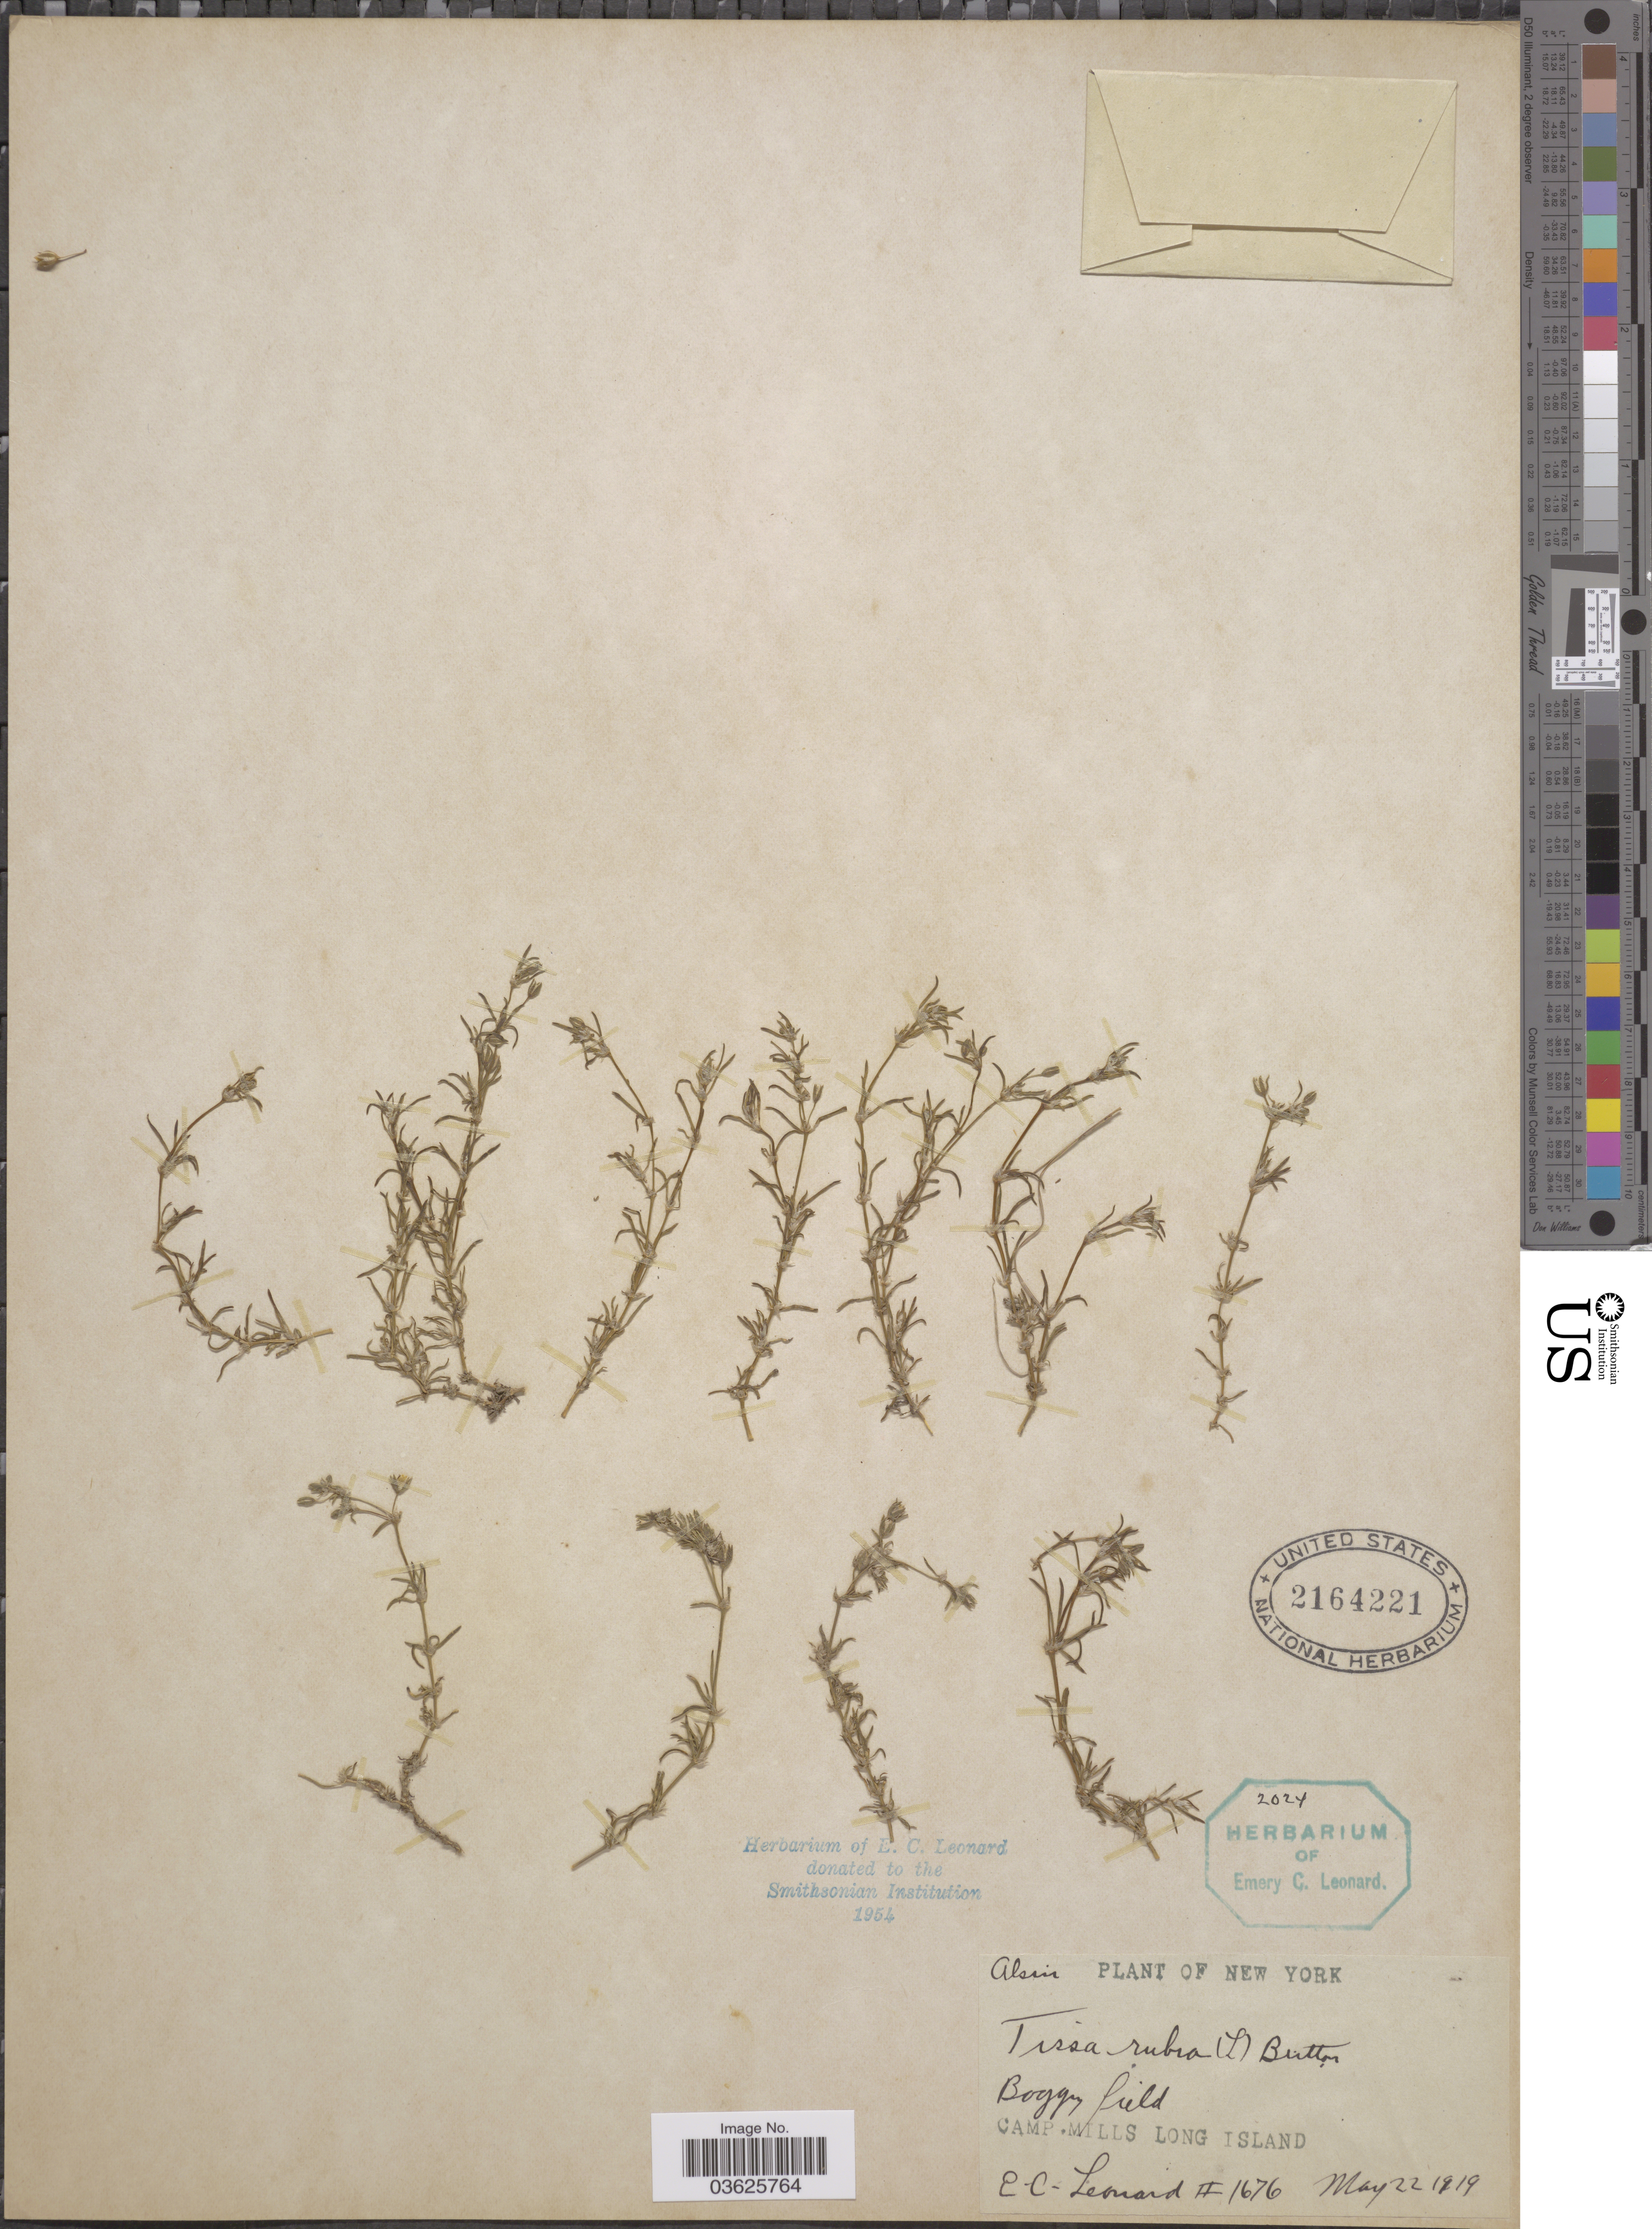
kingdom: Plantae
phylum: Tracheophyta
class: Magnoliopsida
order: Caryophyllales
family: Caryophyllaceae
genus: Spergularia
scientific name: Spergularia rubra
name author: (L.) J. Presl & C. Presl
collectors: E. C. Leonard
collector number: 1676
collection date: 1919-05-22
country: United States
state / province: New York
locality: Boggy field, Camp Mills Long Island.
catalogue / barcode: US 2164221